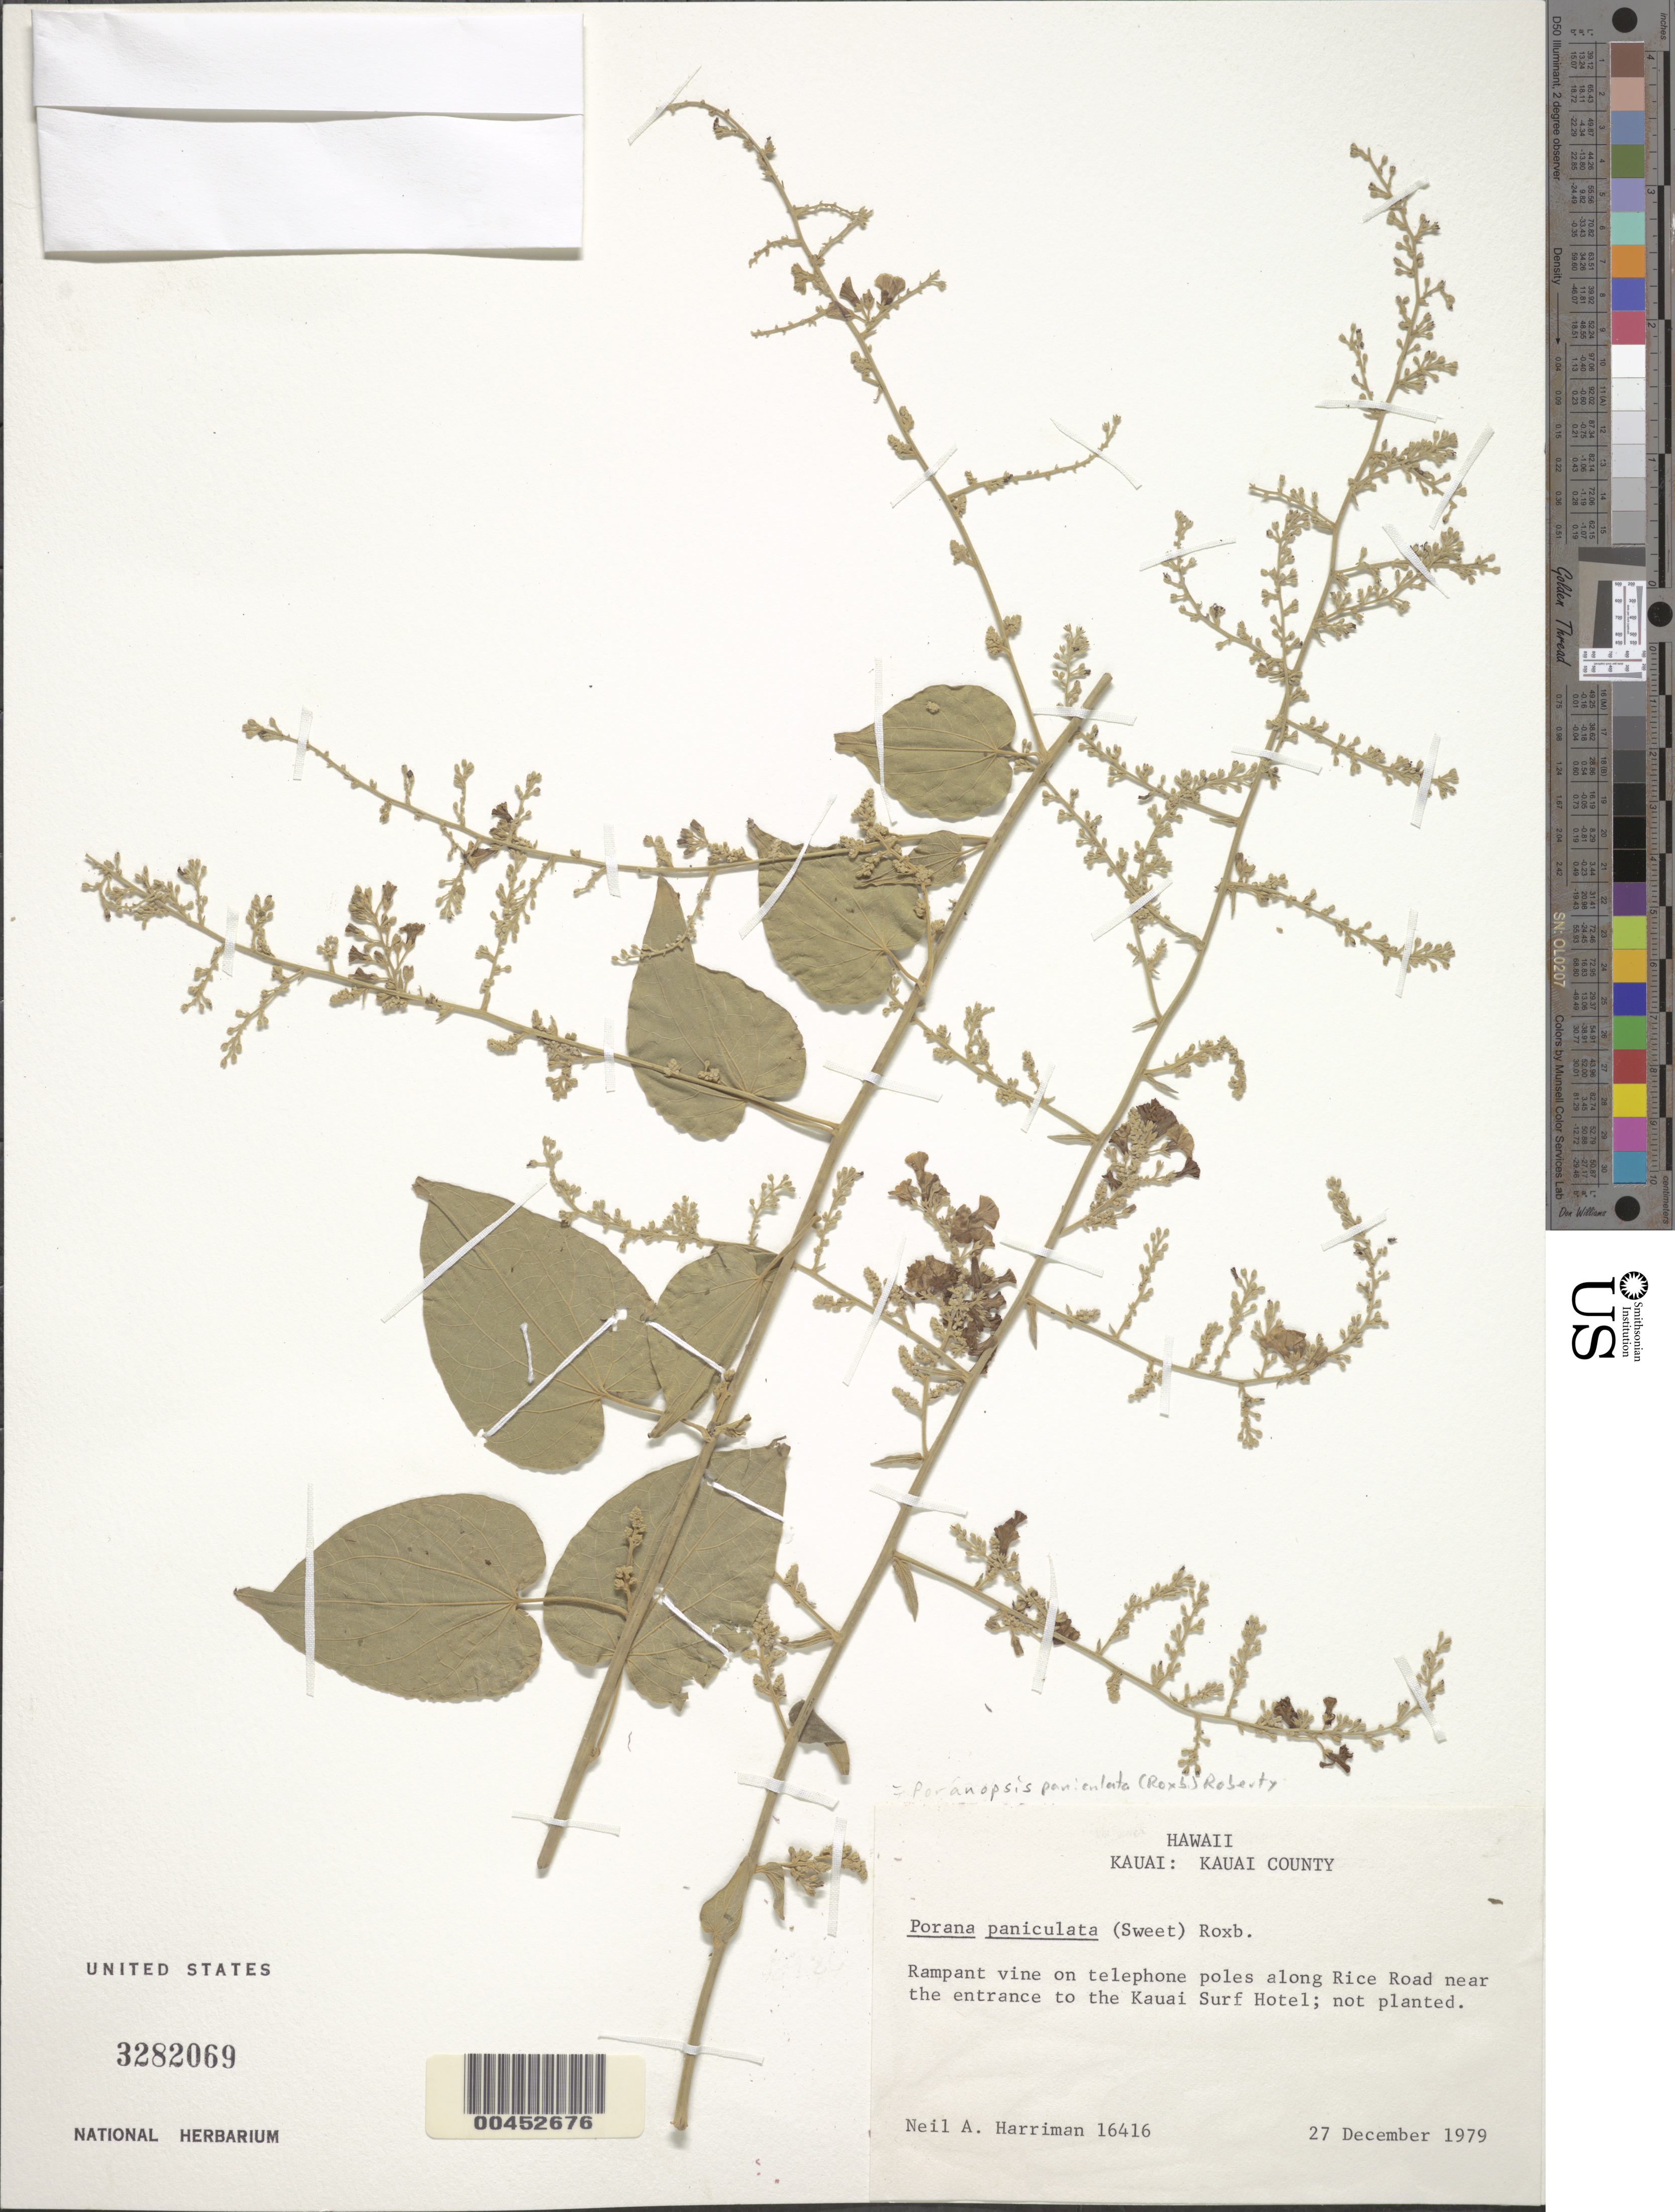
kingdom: Plantae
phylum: Tracheophyta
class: Magnoliopsida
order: Solanales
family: Convolvulaceae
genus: Porana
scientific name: Porana paniculata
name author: Roxb.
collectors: N. A. Harriman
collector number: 16416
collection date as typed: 27 Dec 1979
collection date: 1979-12-27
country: United States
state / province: Hawaii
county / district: Kauai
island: Kaua'i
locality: Kauai County, along Rice Road near the entrance to the Kauai Surf Hotel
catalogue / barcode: US 3282069